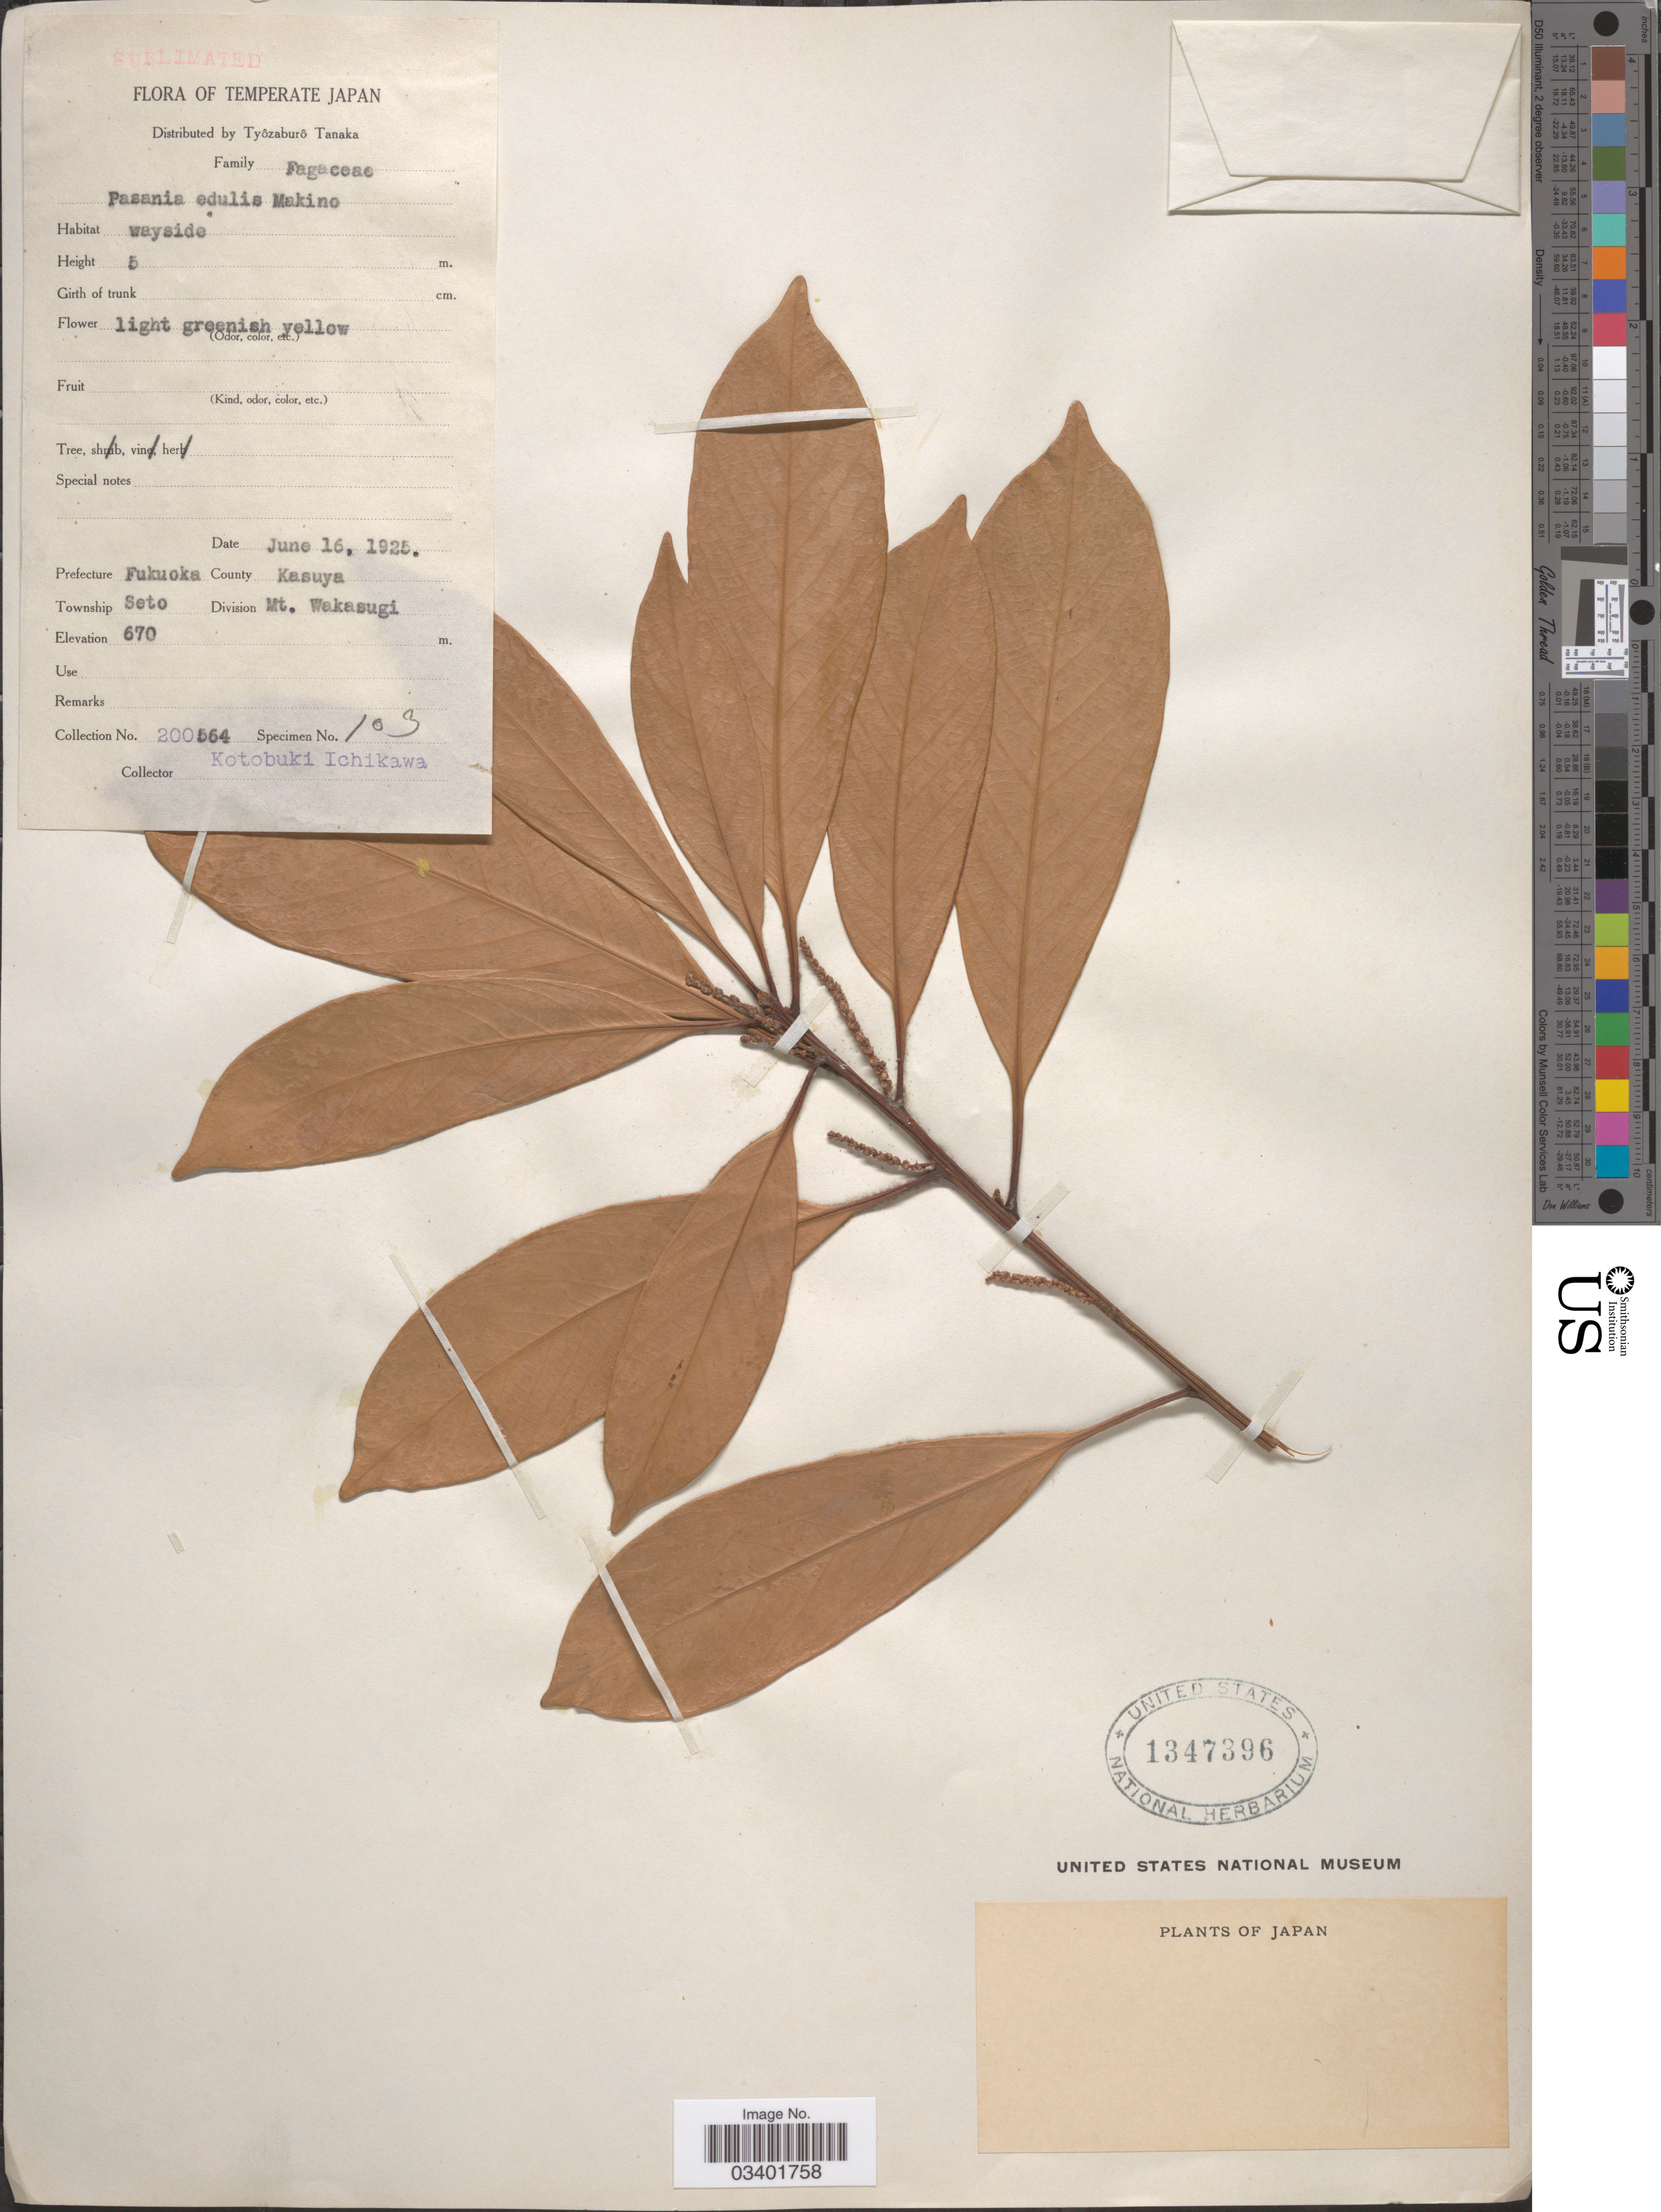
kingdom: Plantae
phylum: Tracheophyta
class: Magnoliopsida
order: Fagales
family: Fagaceae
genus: Lithocarpus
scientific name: Lithocarpus edulis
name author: (Makino) Nakai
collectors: K. Ichikawa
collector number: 200564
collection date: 1925-06-16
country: Japan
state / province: Hukuoka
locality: Temperate Japan, Prefecture Fukuoka, County Kasuya, Township Seto, Division Mt. Wakasugi.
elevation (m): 670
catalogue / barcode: US 1347396